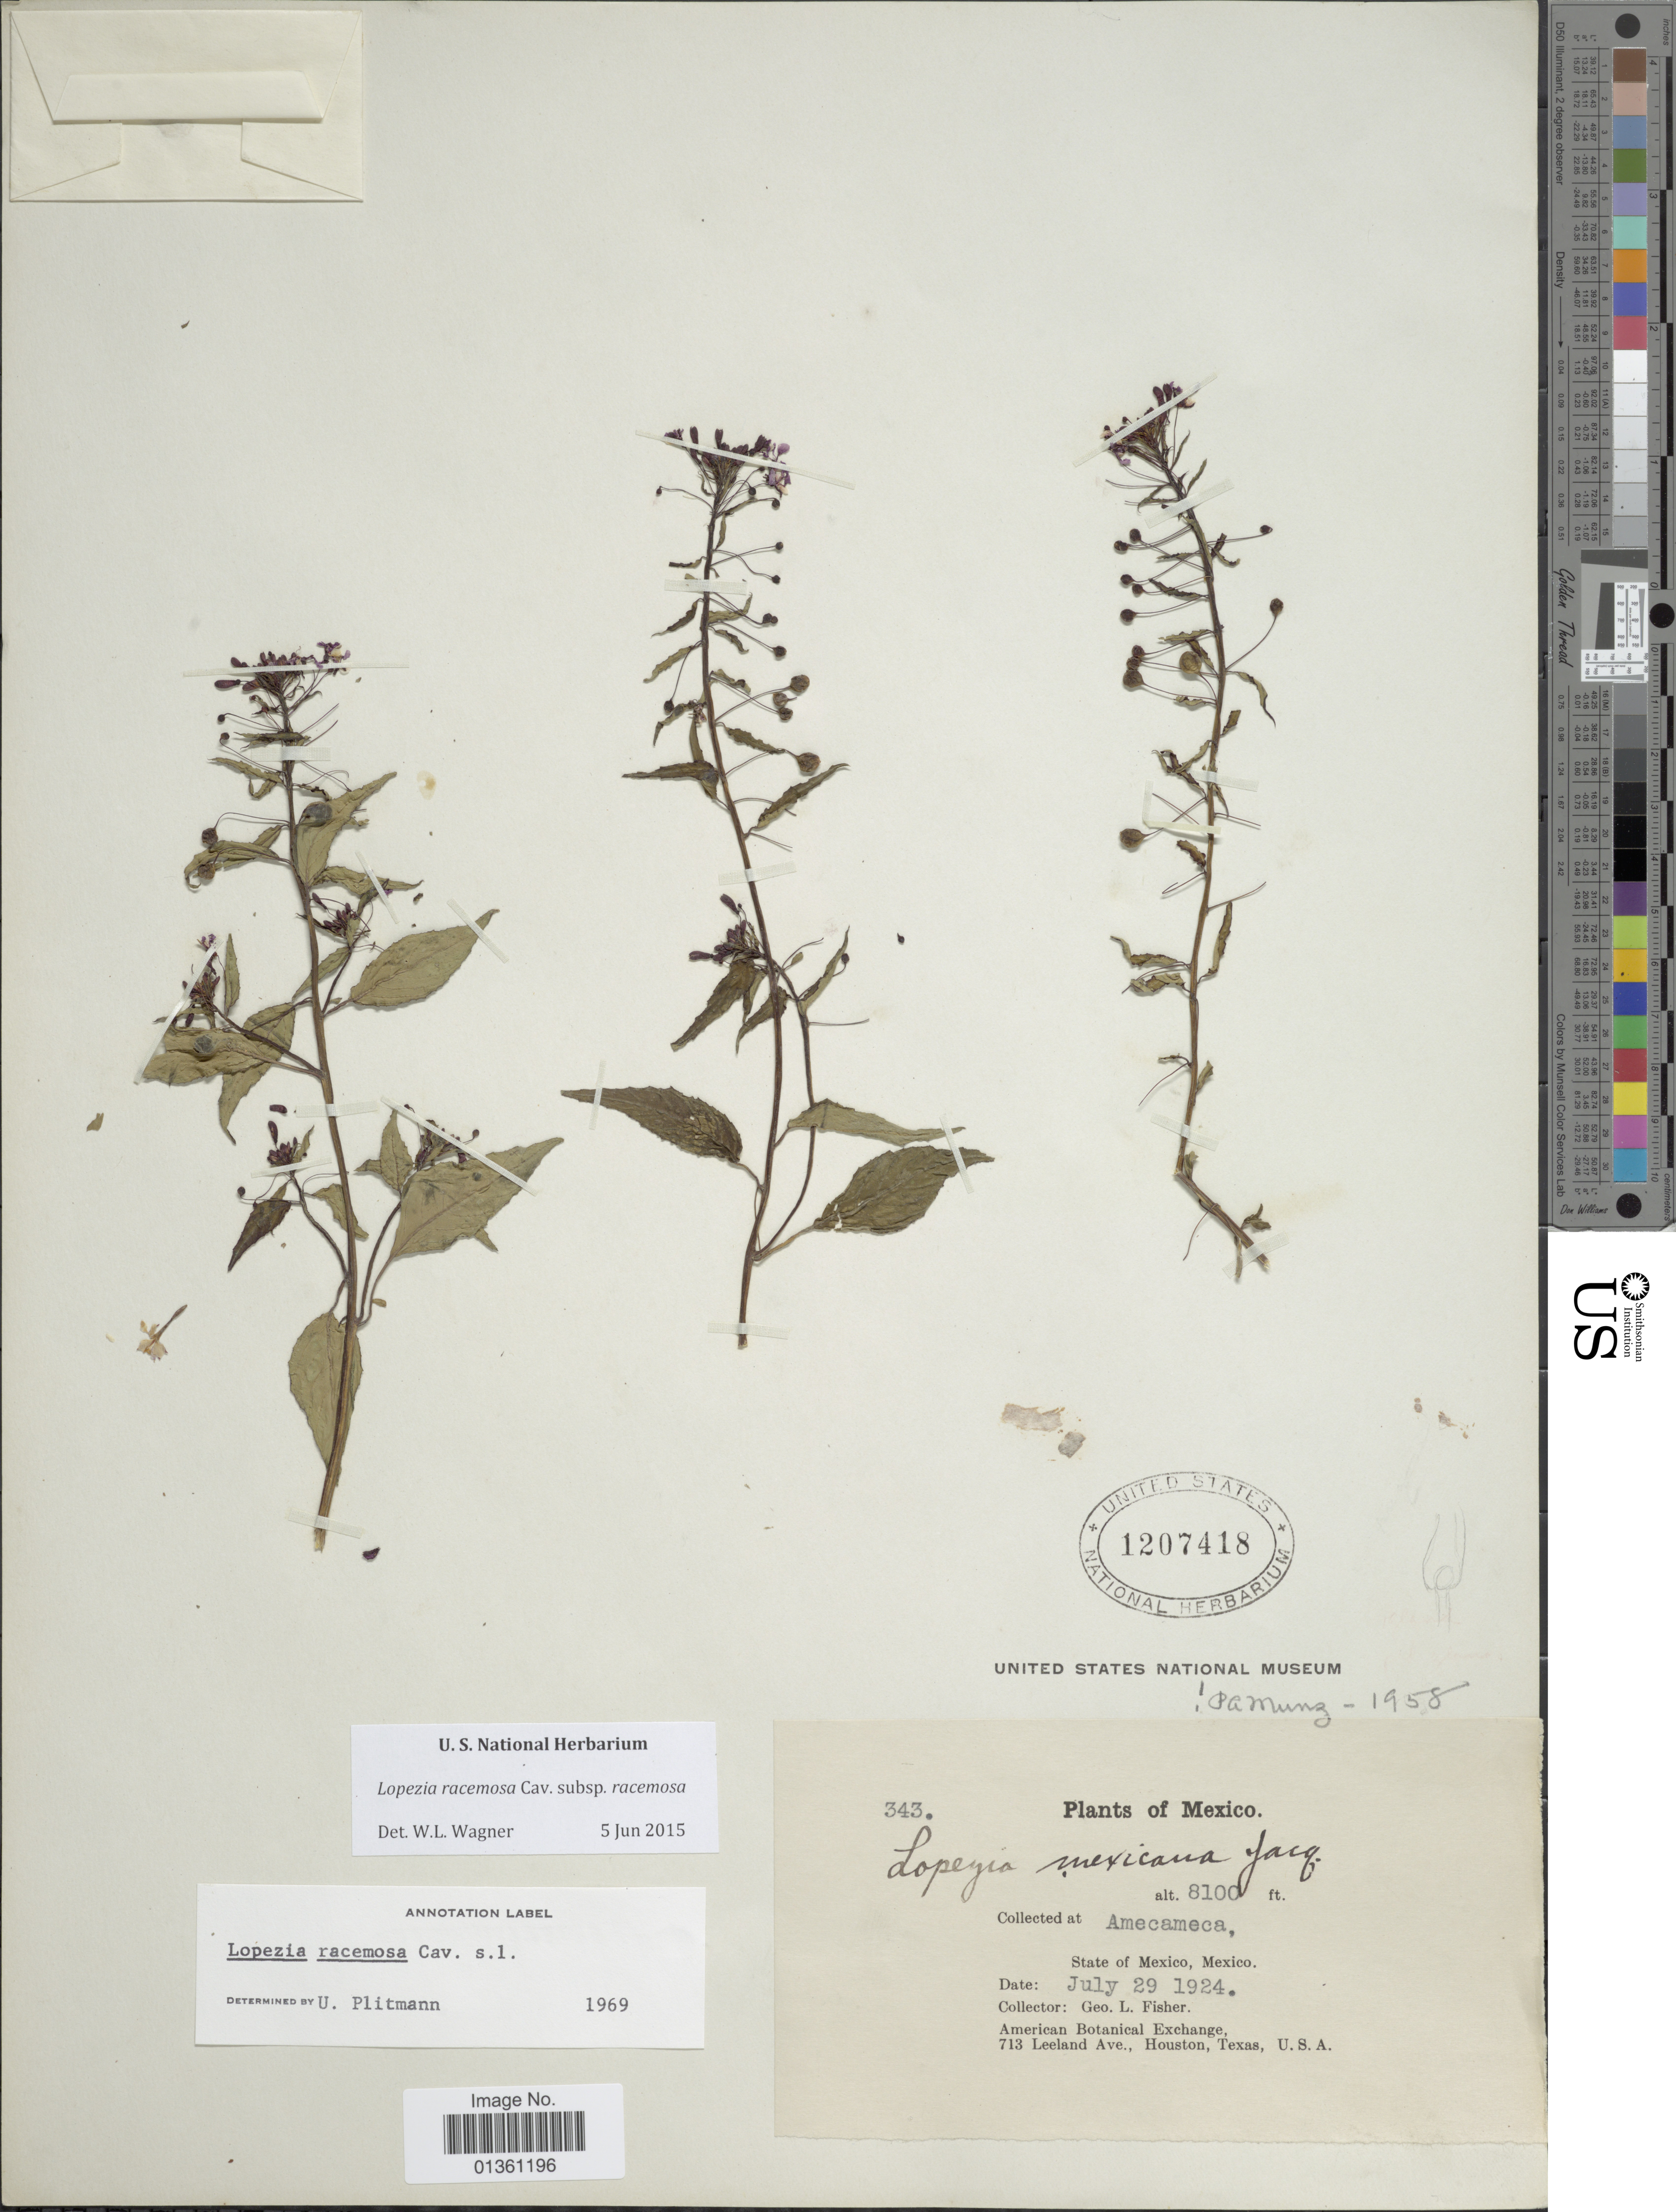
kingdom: Plantae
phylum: Tracheophyta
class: Magnoliopsida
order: Myrtales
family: Onagraceae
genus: Lopezia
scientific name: Lopezia racemosa subsp. racemosa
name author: Cav.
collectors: G. L. Fisher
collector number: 343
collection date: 1924-07-29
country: Mexico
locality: Amecameca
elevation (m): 2469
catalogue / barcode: US 1207418